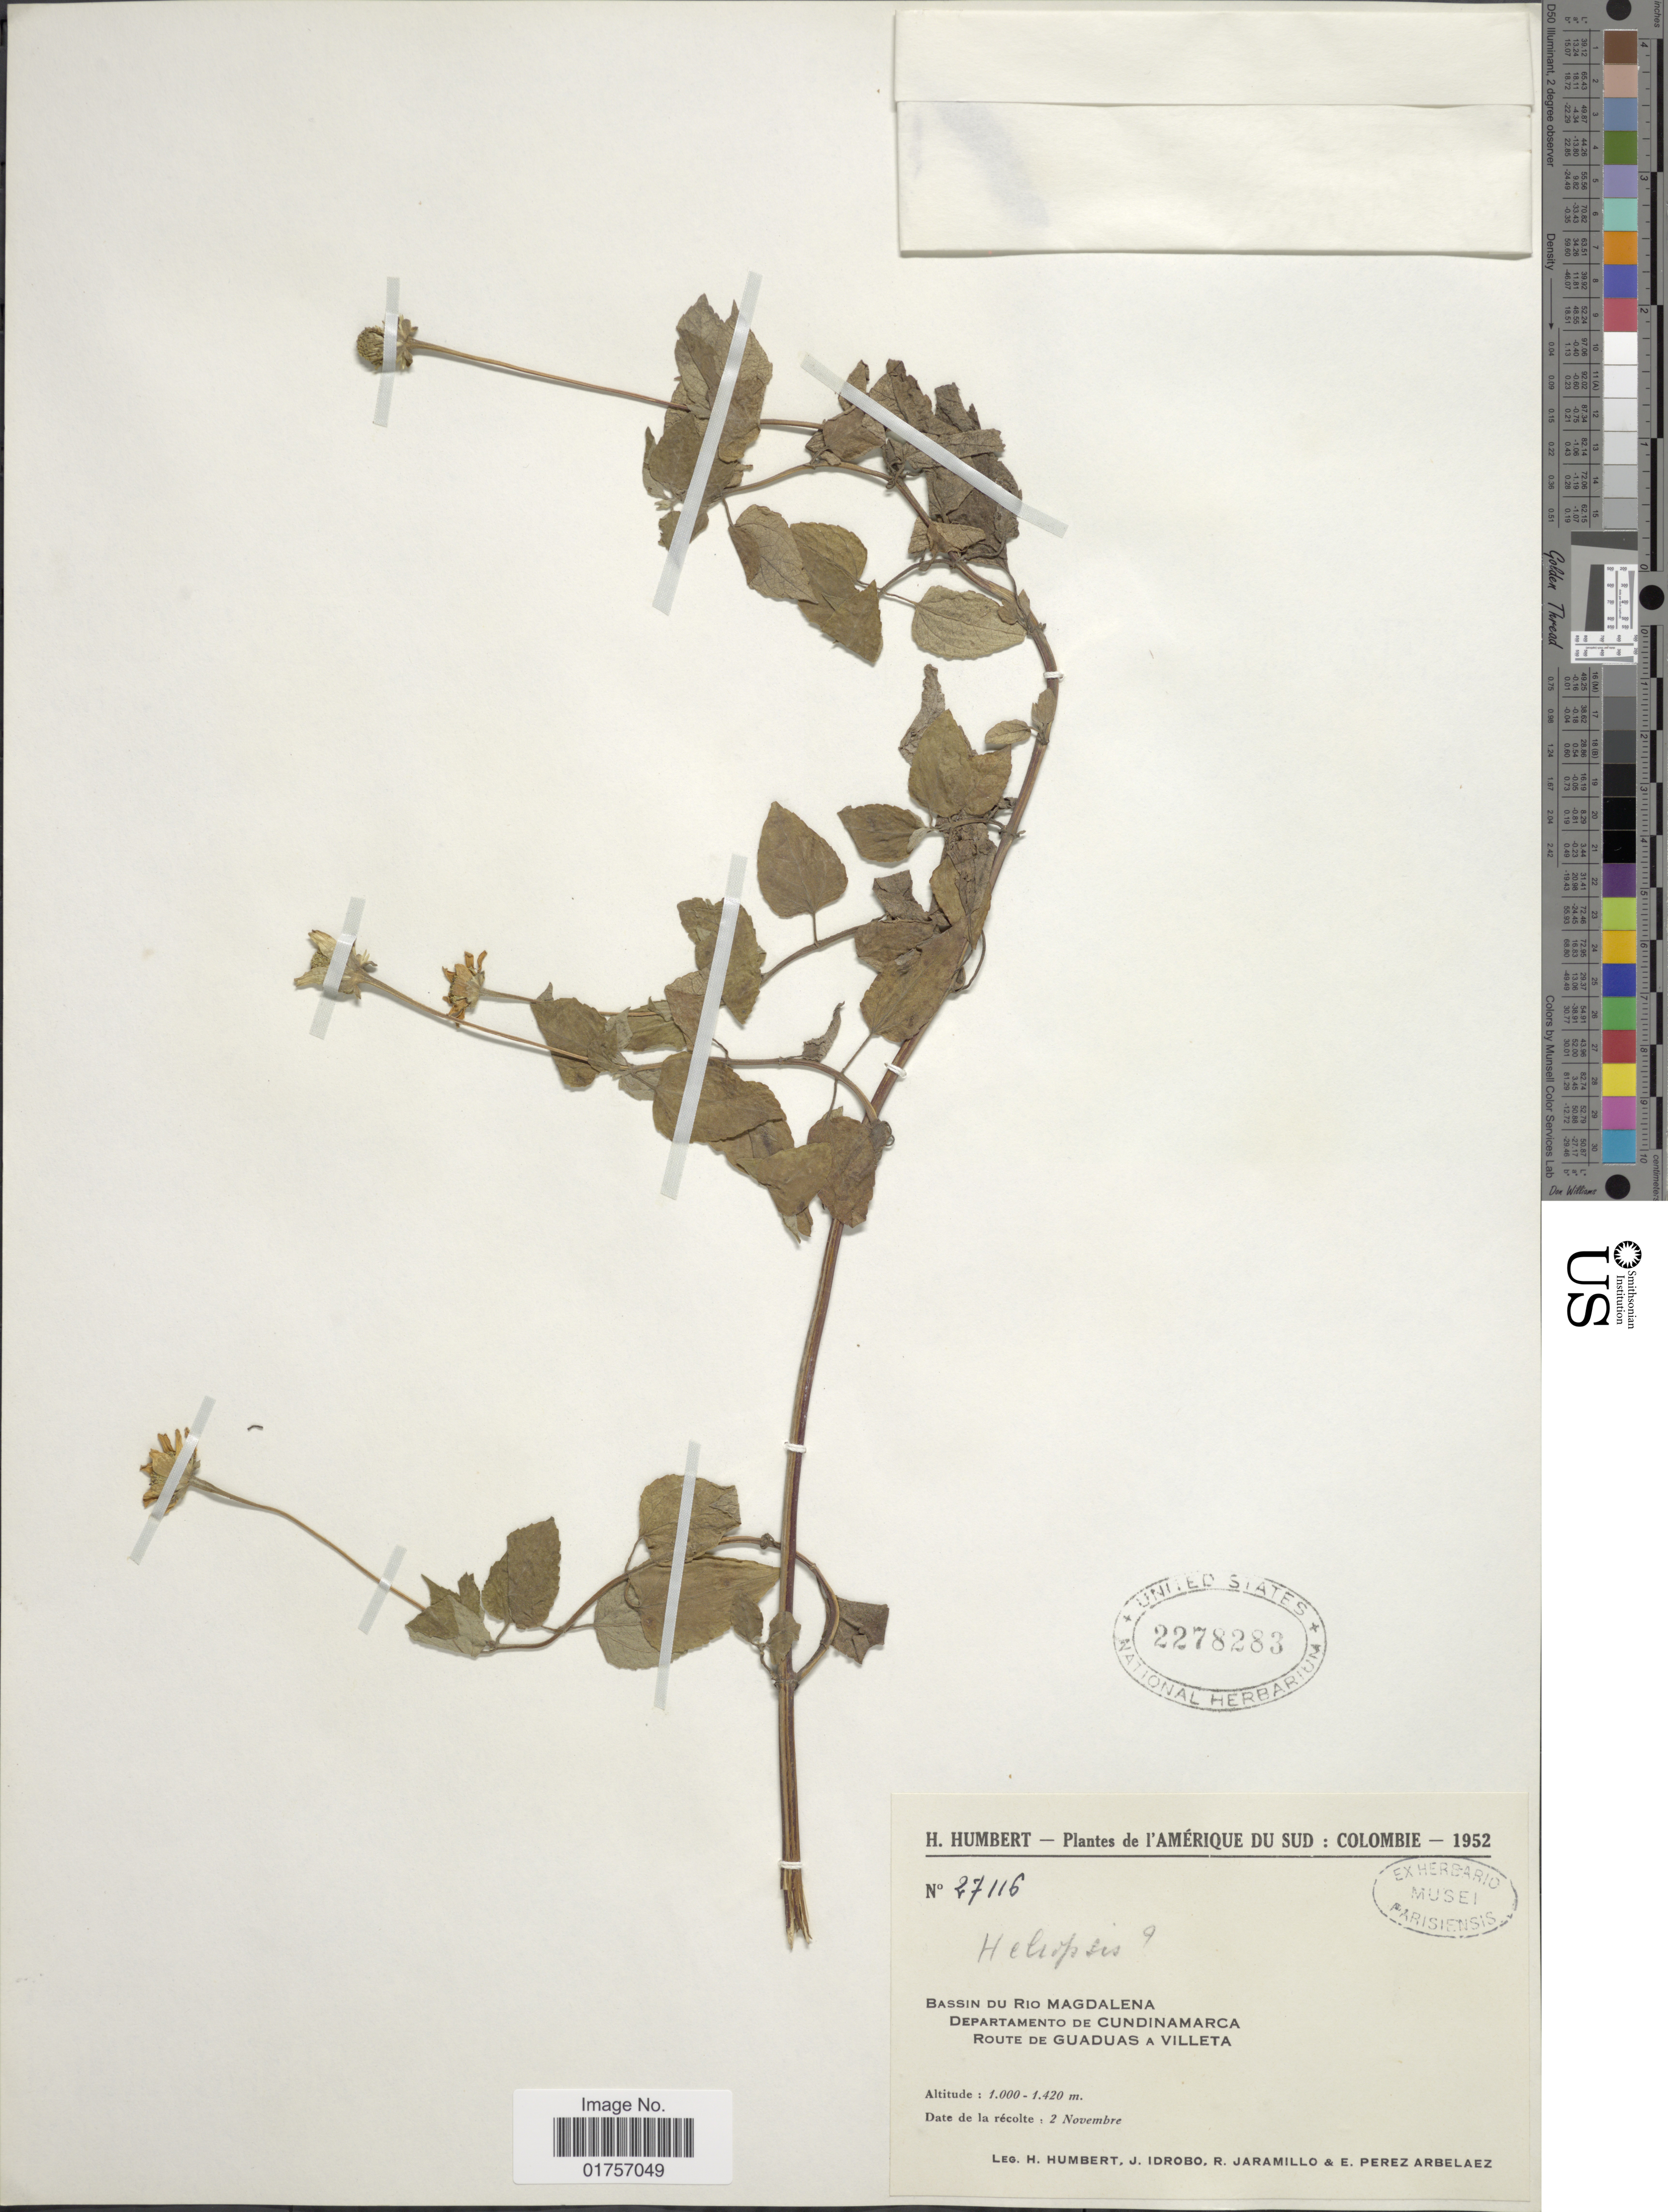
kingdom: Plantae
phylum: Tracheophyta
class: Magnoliopsida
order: Asterales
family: Asteraceae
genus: Heliopsis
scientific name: Heliopsis sp.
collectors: H. Humbert, J. M. Idrobo, R. Jaramillo M. & E. Pérez Arbeláez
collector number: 27116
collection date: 1952-11-02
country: Colombia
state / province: Cundinamarca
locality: Bassin du Rio Magdalena. Route de Guaduas a Villeta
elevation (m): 1000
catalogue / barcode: US 2278283